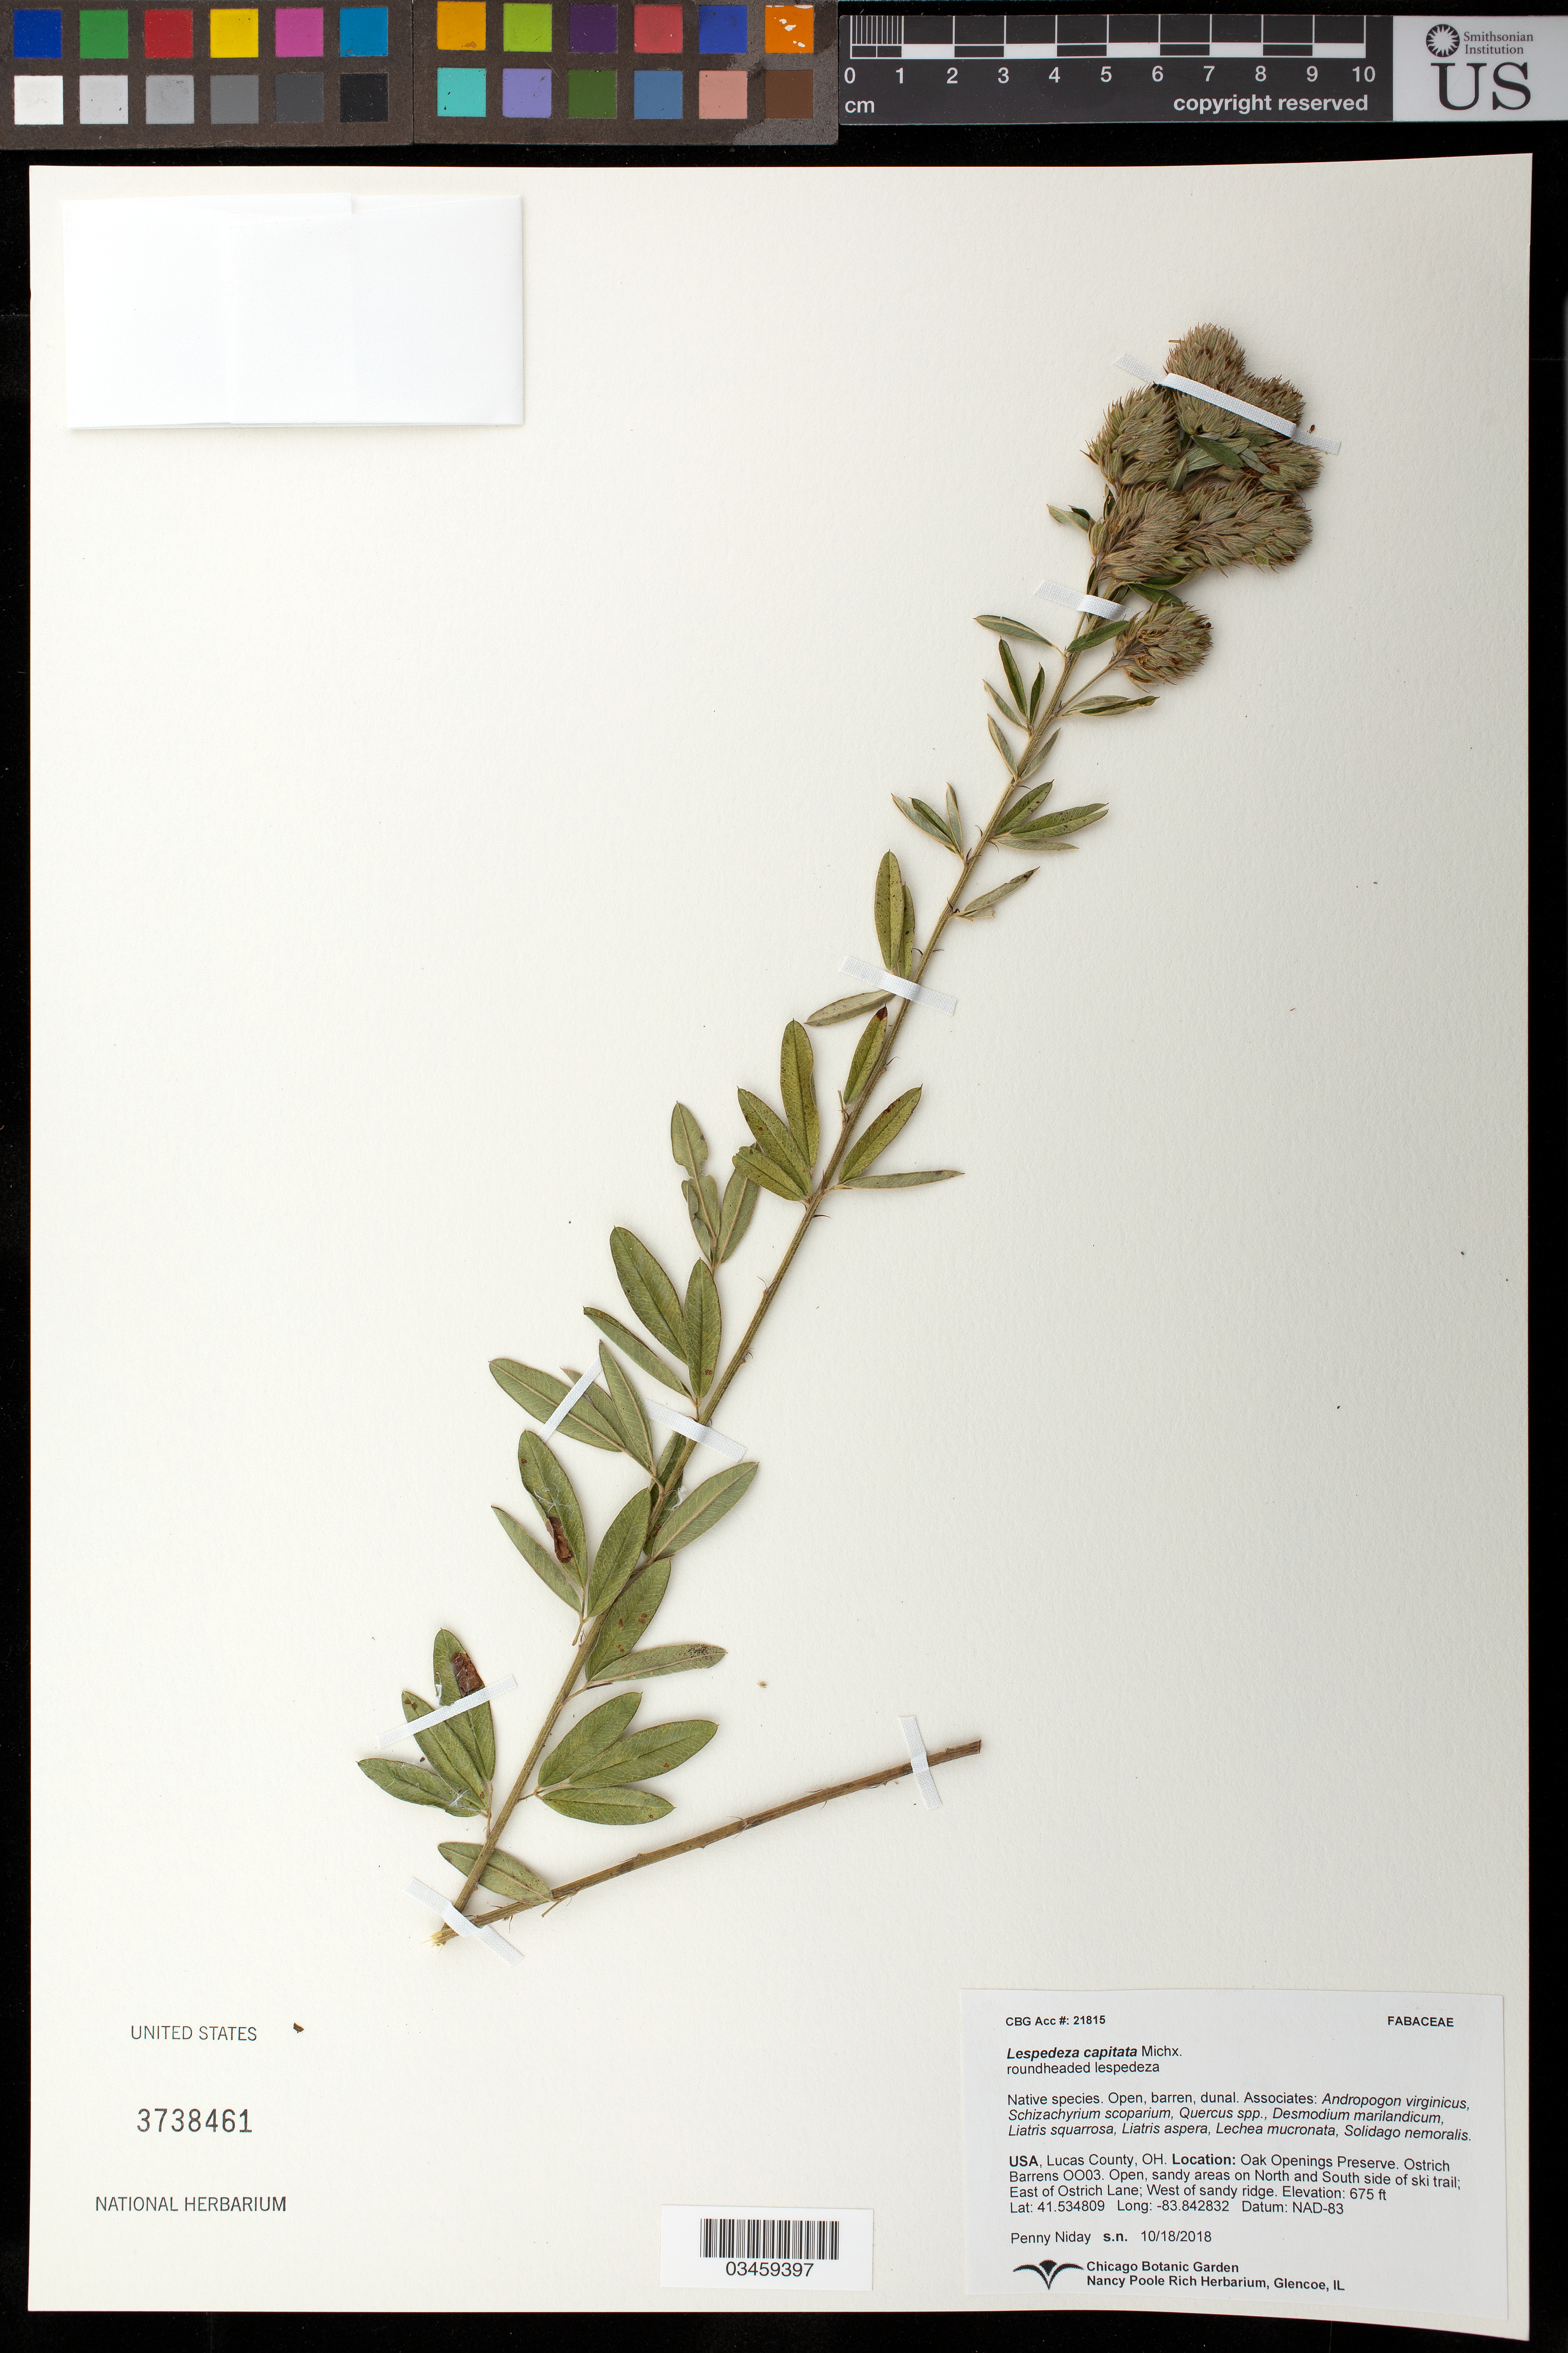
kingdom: Plantae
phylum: Tracheophyta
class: Magnoliopsida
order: Fabales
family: Fabaceae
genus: Lespedeza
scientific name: Lespedeza capitata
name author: Michx.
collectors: P. Niday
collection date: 2018-10-18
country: United States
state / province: Ohio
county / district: Lucas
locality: Oak Openings Preserve. Ostrich Barrens OO03, on N and S side of ski trail, East of Ostrich Lane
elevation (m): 206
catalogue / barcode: US 3738461